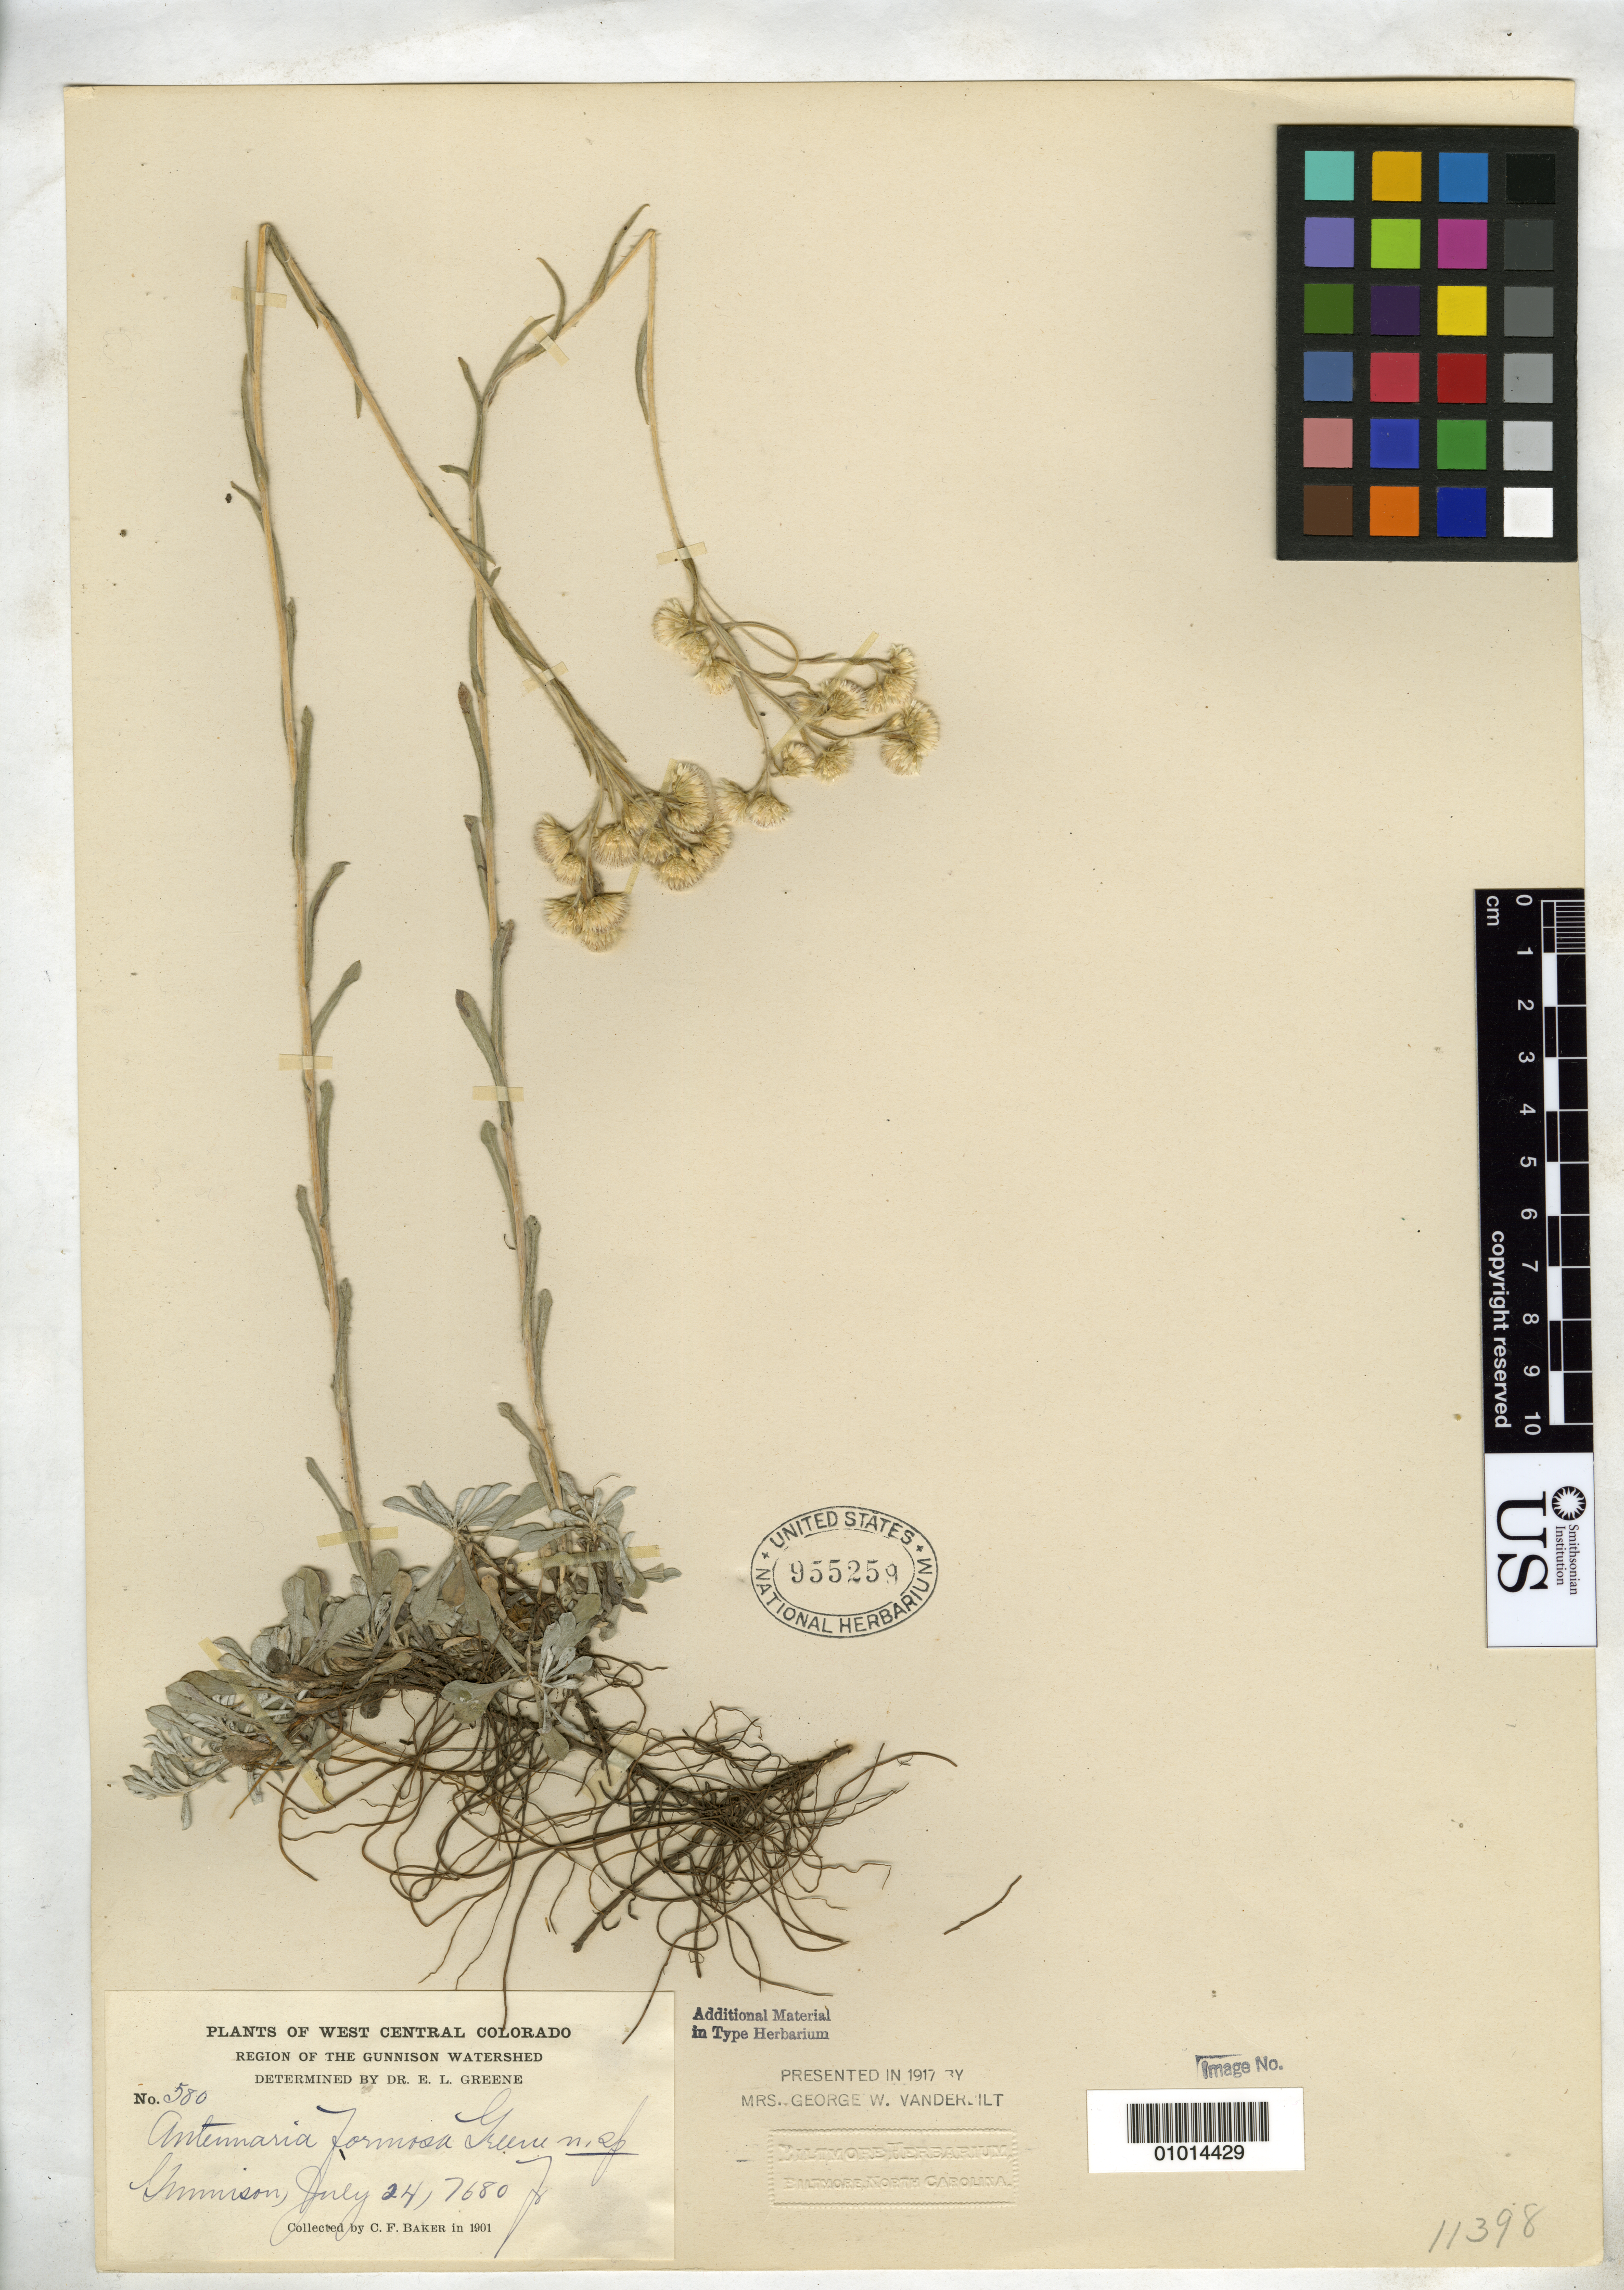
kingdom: Plantae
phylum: Tracheophyta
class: Magnoliopsida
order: Asterales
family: Asteraceae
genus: Antennaria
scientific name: Antennaria formosa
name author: Greene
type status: Isolectotype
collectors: C. F. Baker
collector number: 580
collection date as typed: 24 Jul 1901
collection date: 1901-07-24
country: United States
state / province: Colorado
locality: Gunnison.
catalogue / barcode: US 955259